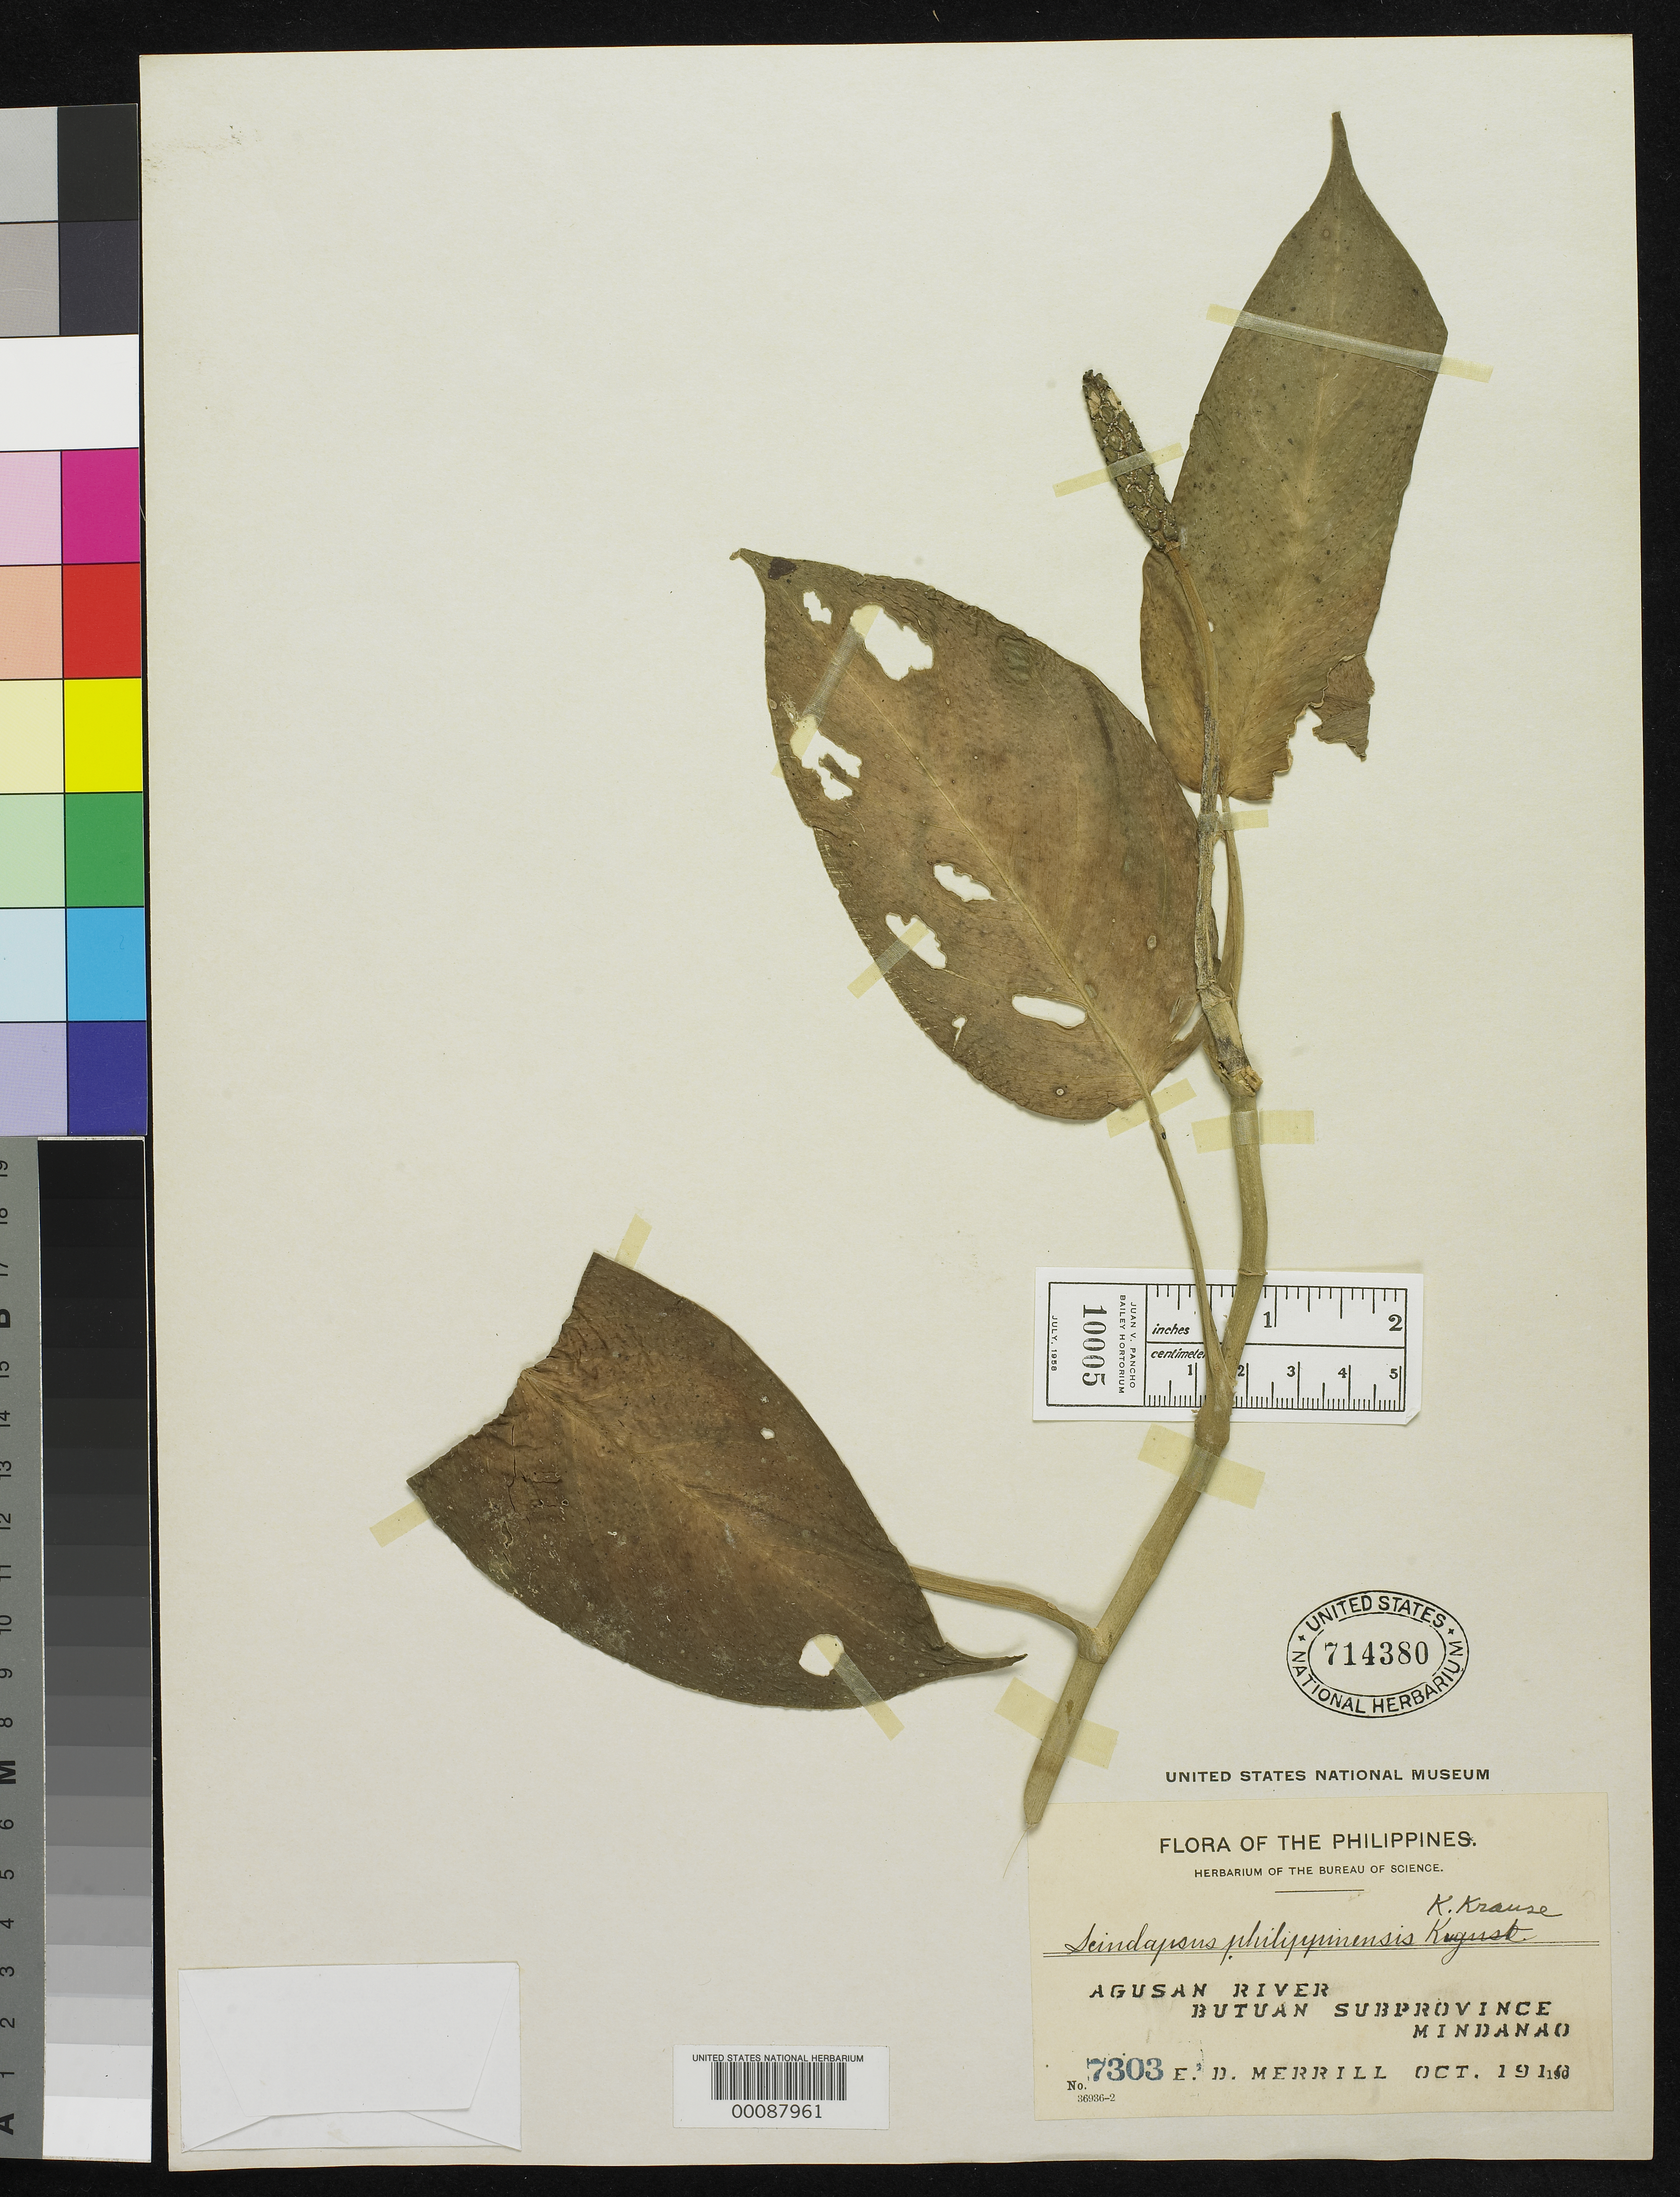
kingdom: Plantae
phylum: Tracheophyta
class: Liliopsida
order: Alismatales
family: Araceae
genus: Scindapsus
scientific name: Scindapsus philippinensis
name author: K. Krause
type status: Type Collection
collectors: E. D. Merrill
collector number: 7303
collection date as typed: Oct 1910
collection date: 1910-10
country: Philippines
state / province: Caraga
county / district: Agusan del Norte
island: Mindanao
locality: Agusan River. Butuan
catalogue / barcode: US 714380